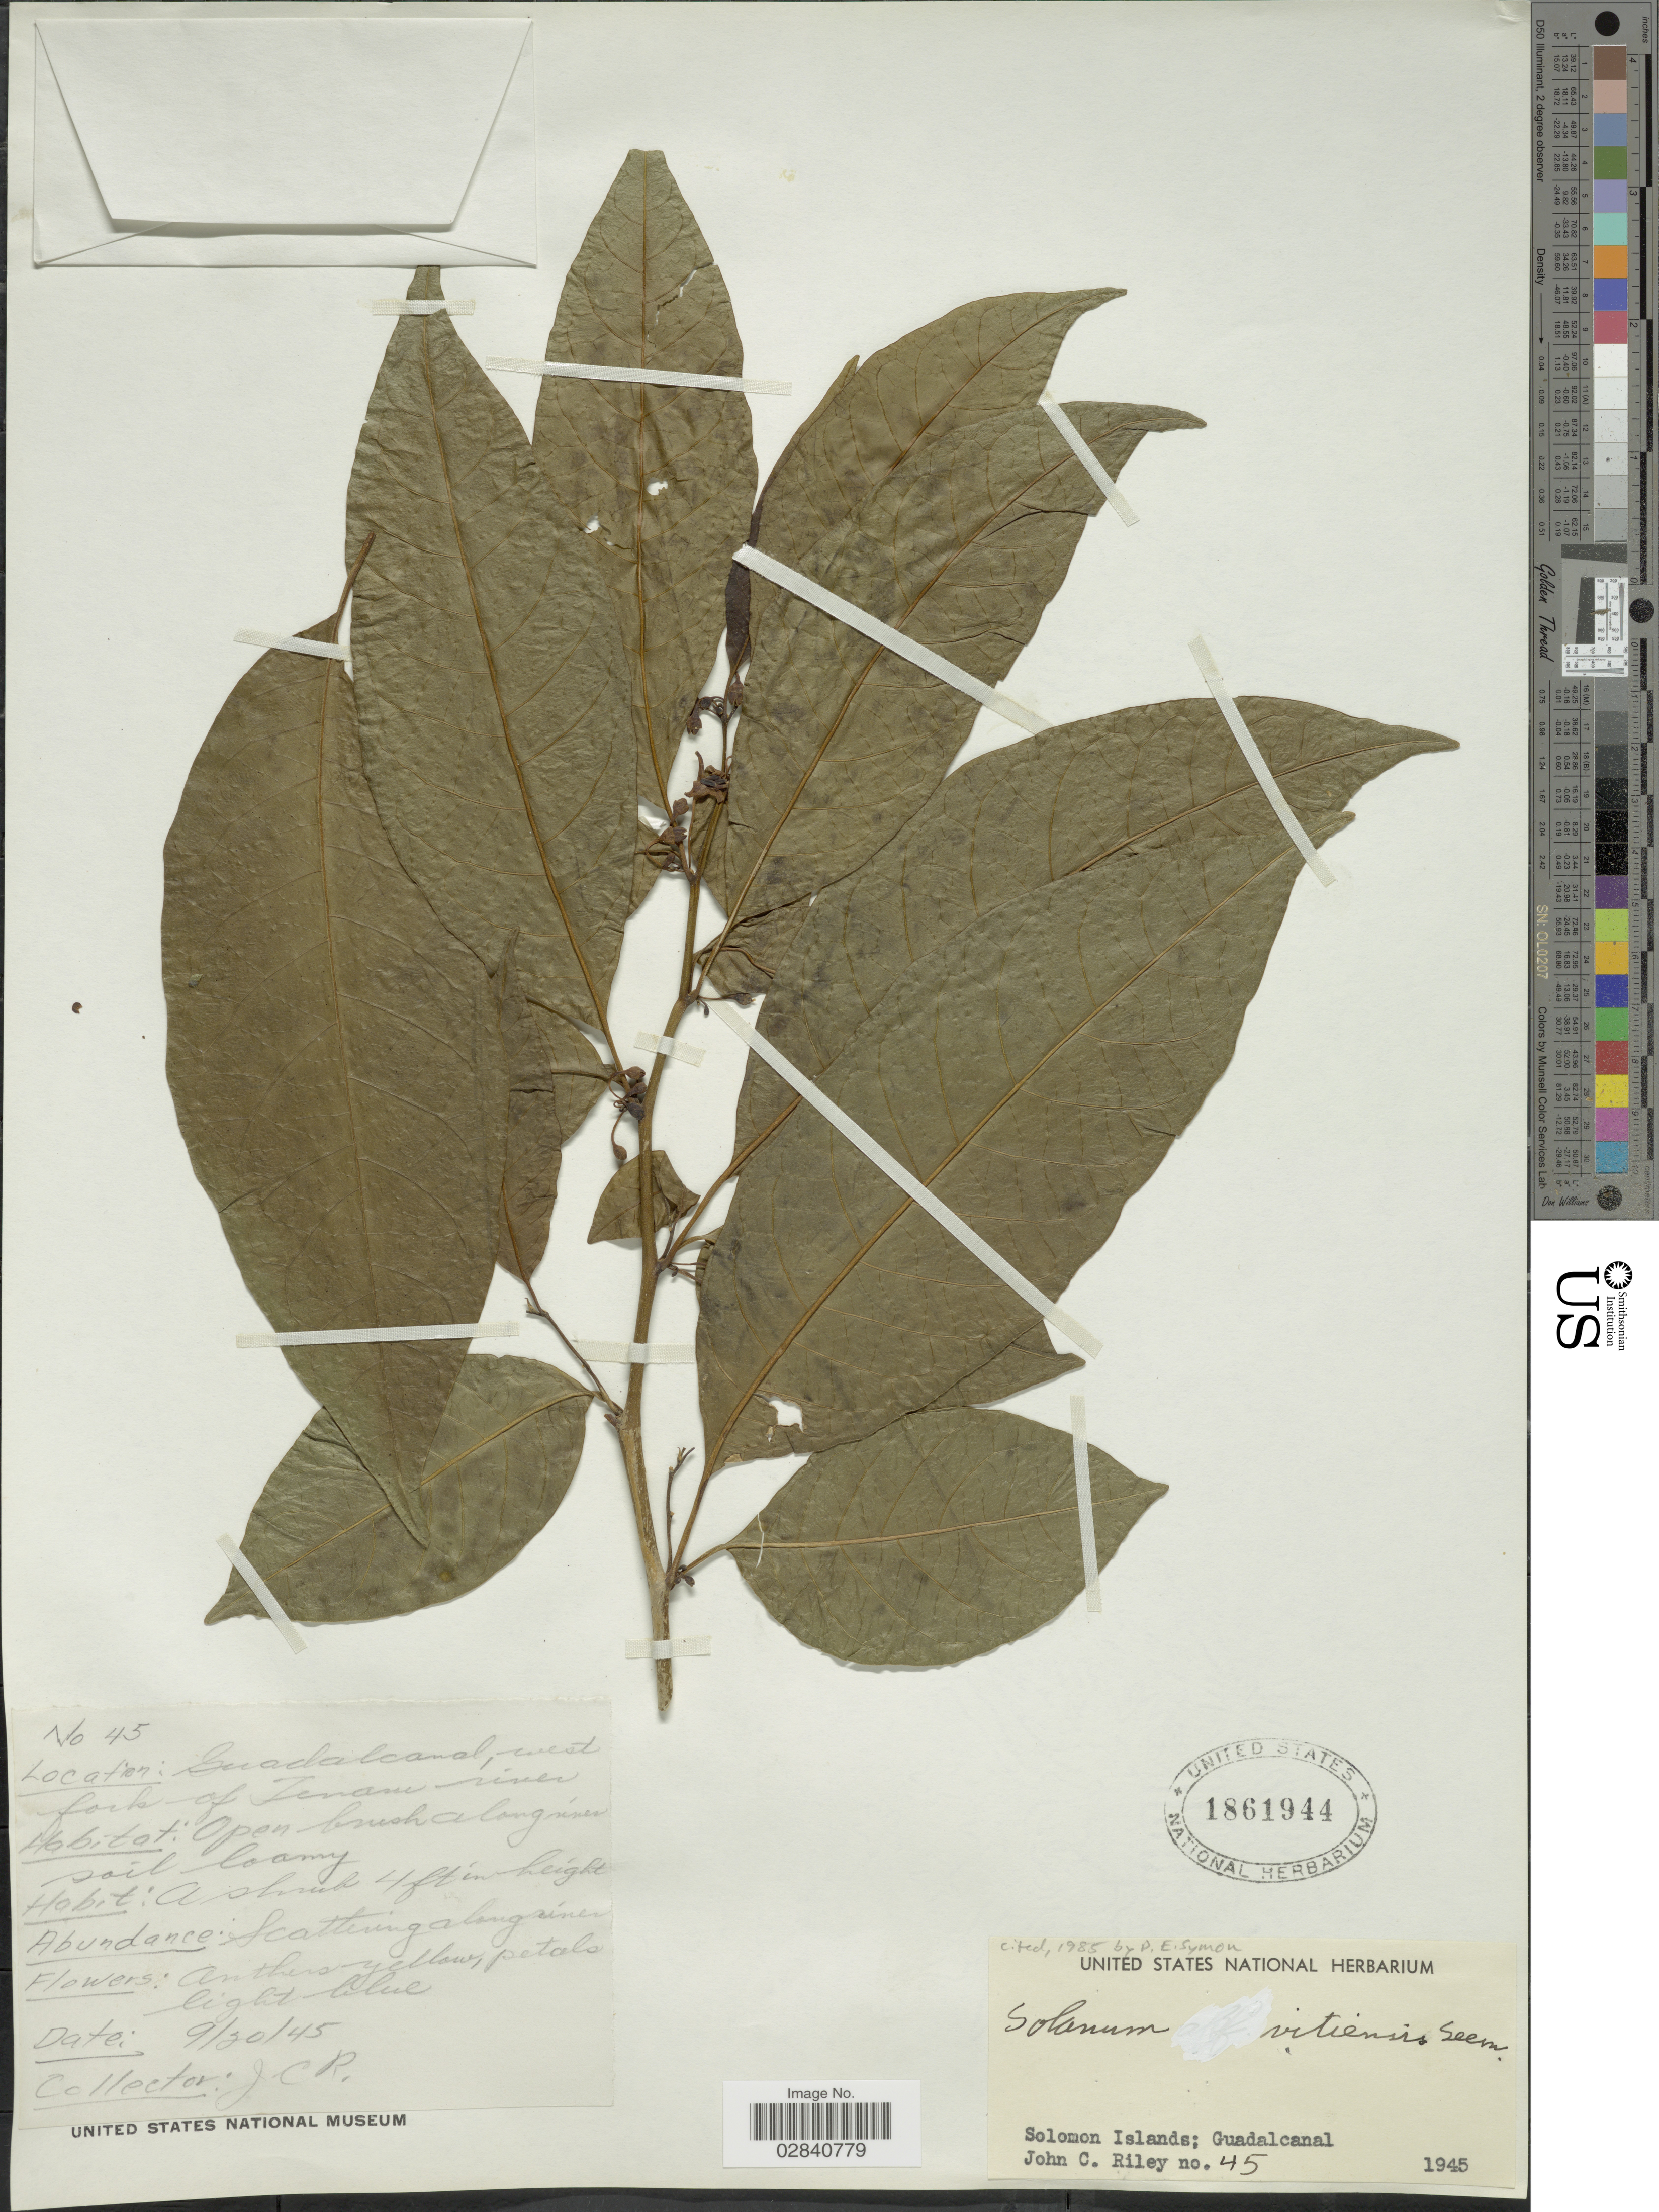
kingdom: Plantae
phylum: Tracheophyta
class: Magnoliopsida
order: Solanales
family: Solanaceae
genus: Lycianthes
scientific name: Lycianthes vitiensis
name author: (Seem.) A.R. Bean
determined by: Knapp, S. D.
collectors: J. C. Riley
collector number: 45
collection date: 1945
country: Solomon Islands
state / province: Solomon Islands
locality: Guadalcanal.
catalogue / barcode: US 1861944